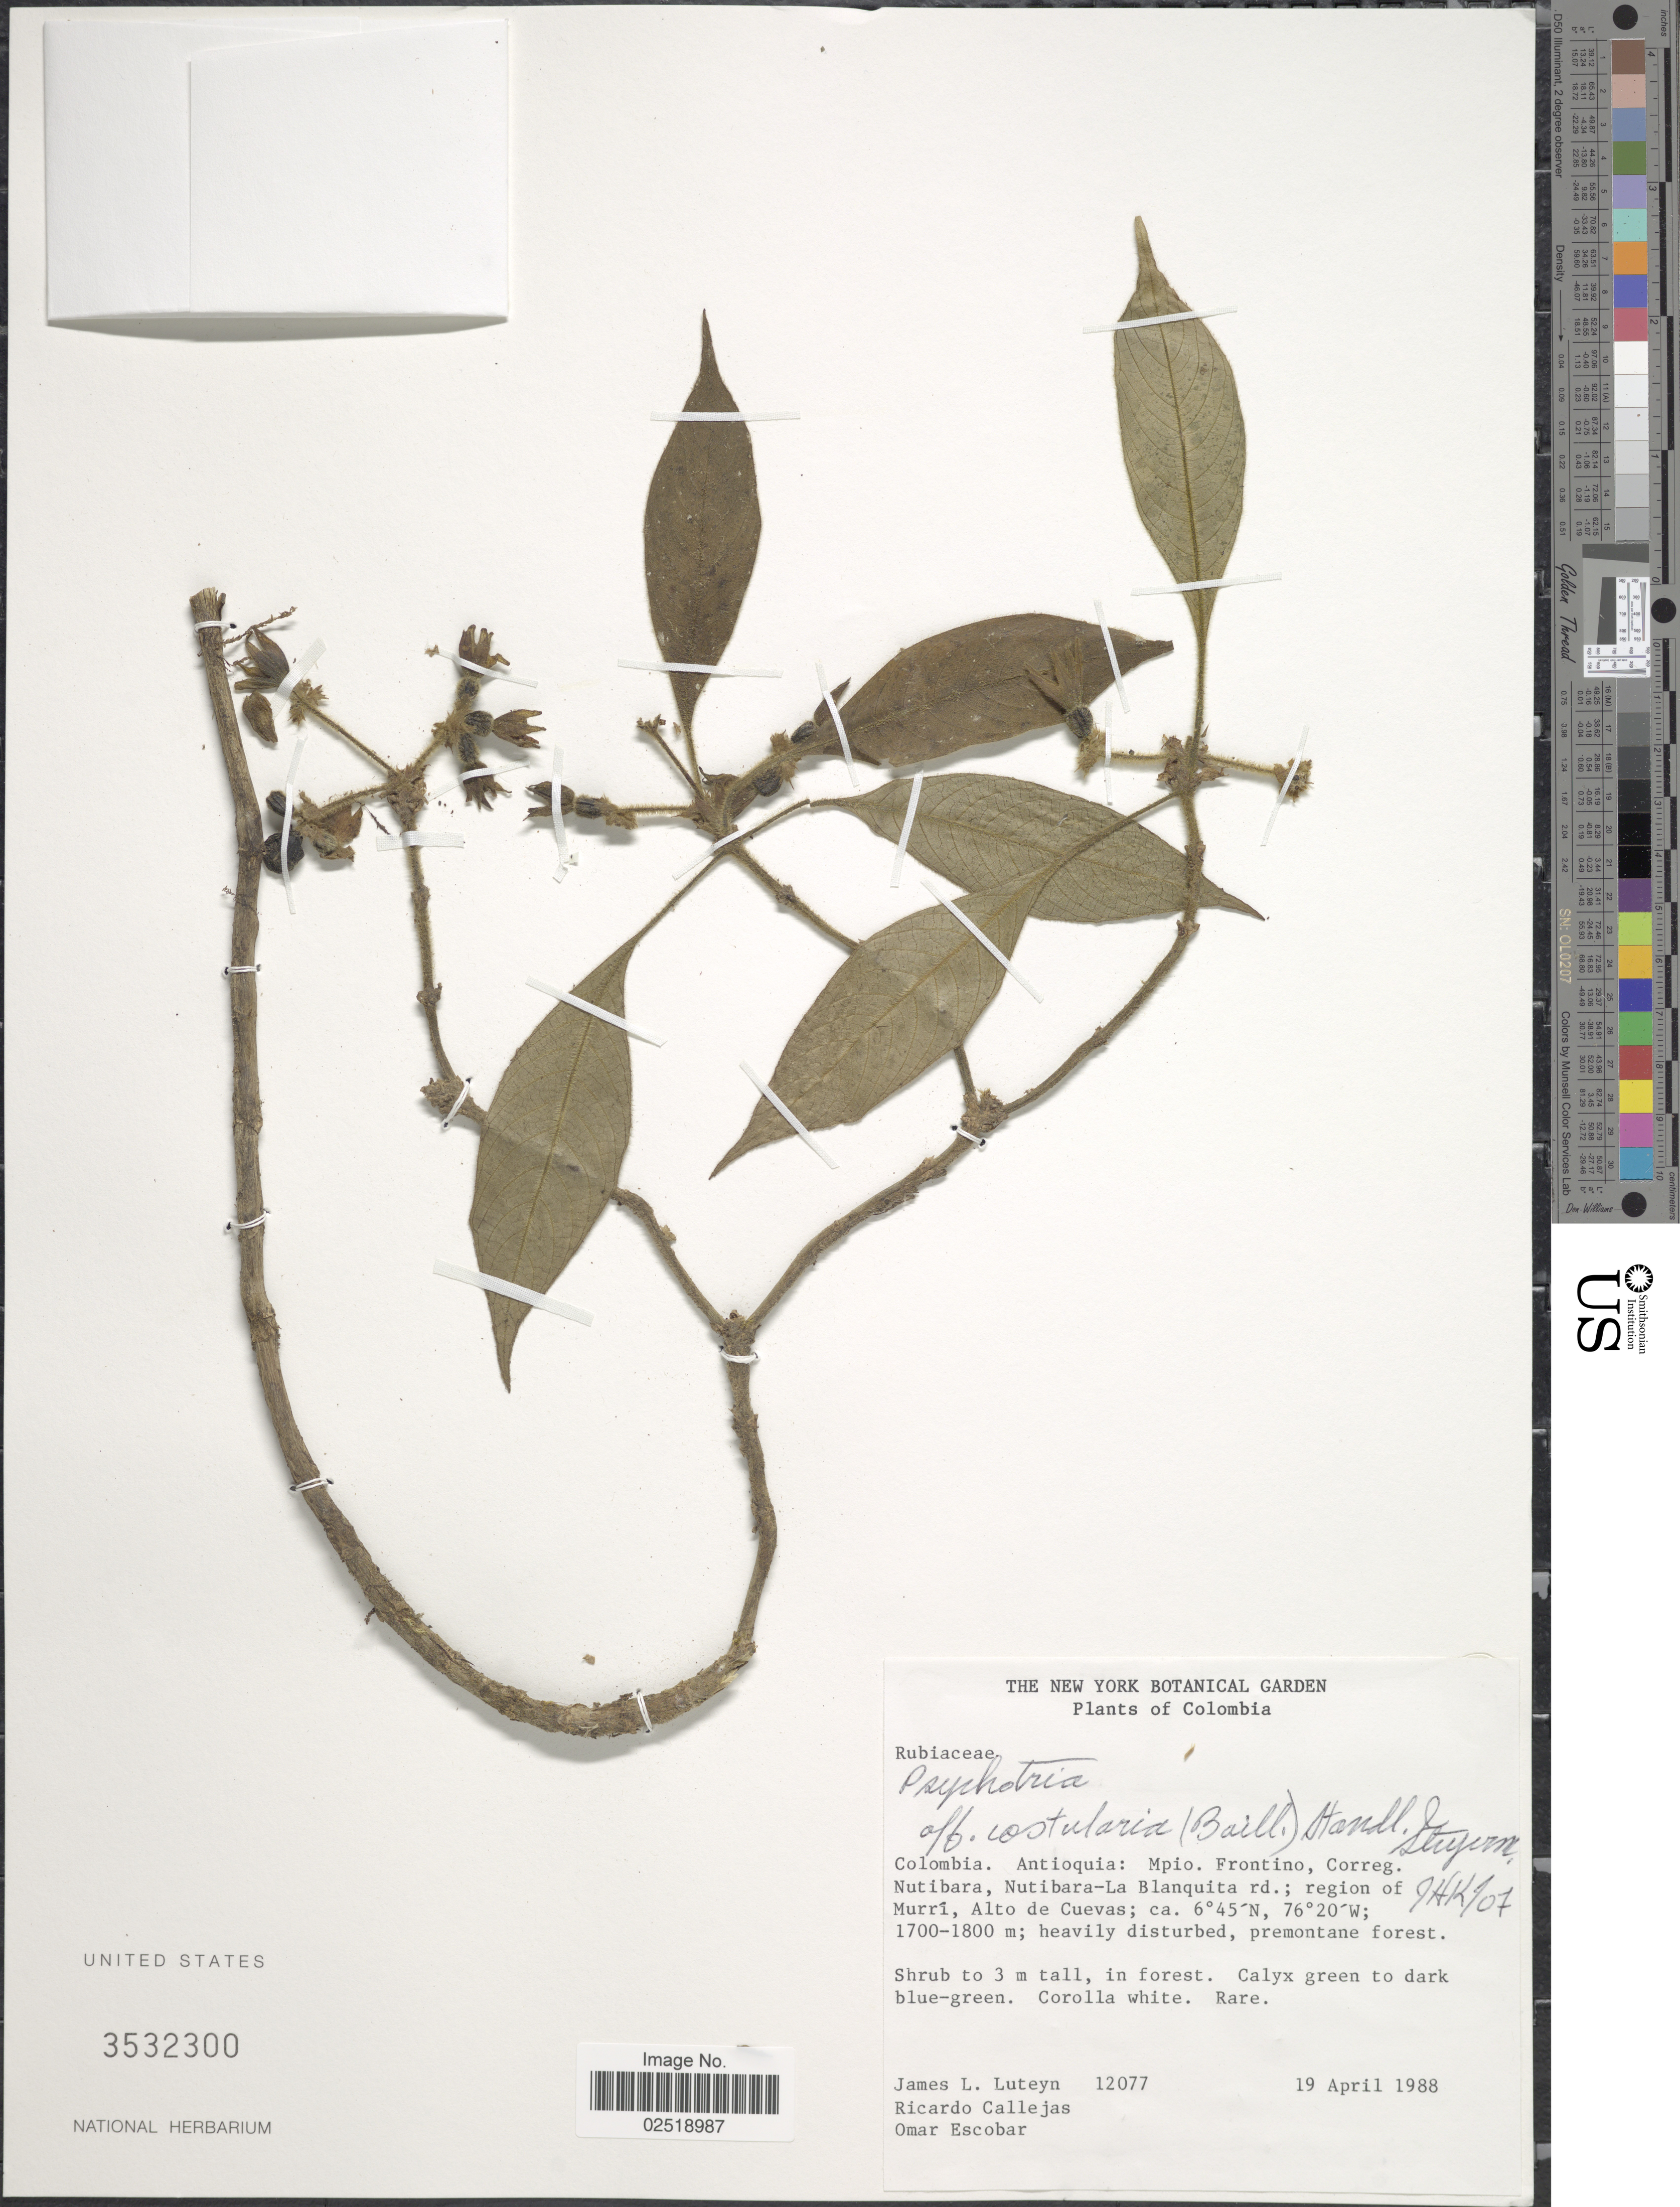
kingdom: Plantae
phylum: Tracheophyta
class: Magnoliopsida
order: Gentianales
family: Rubiaceae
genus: Psychotria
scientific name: Psychotria costularia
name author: (Baill.) Standl. & Steyerm.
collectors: J. L. Luteyn, R. Callejas & O. D. Escobar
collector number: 12077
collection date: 1988-04-19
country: Colombia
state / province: Antioquia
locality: Mpio Frontino, Correg. Nutibara, Nutibara-La Blanquita rd; region of Murrí, Alto de Cuevas, heavily disturbed, premontane forest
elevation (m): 1700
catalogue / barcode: US 3532300